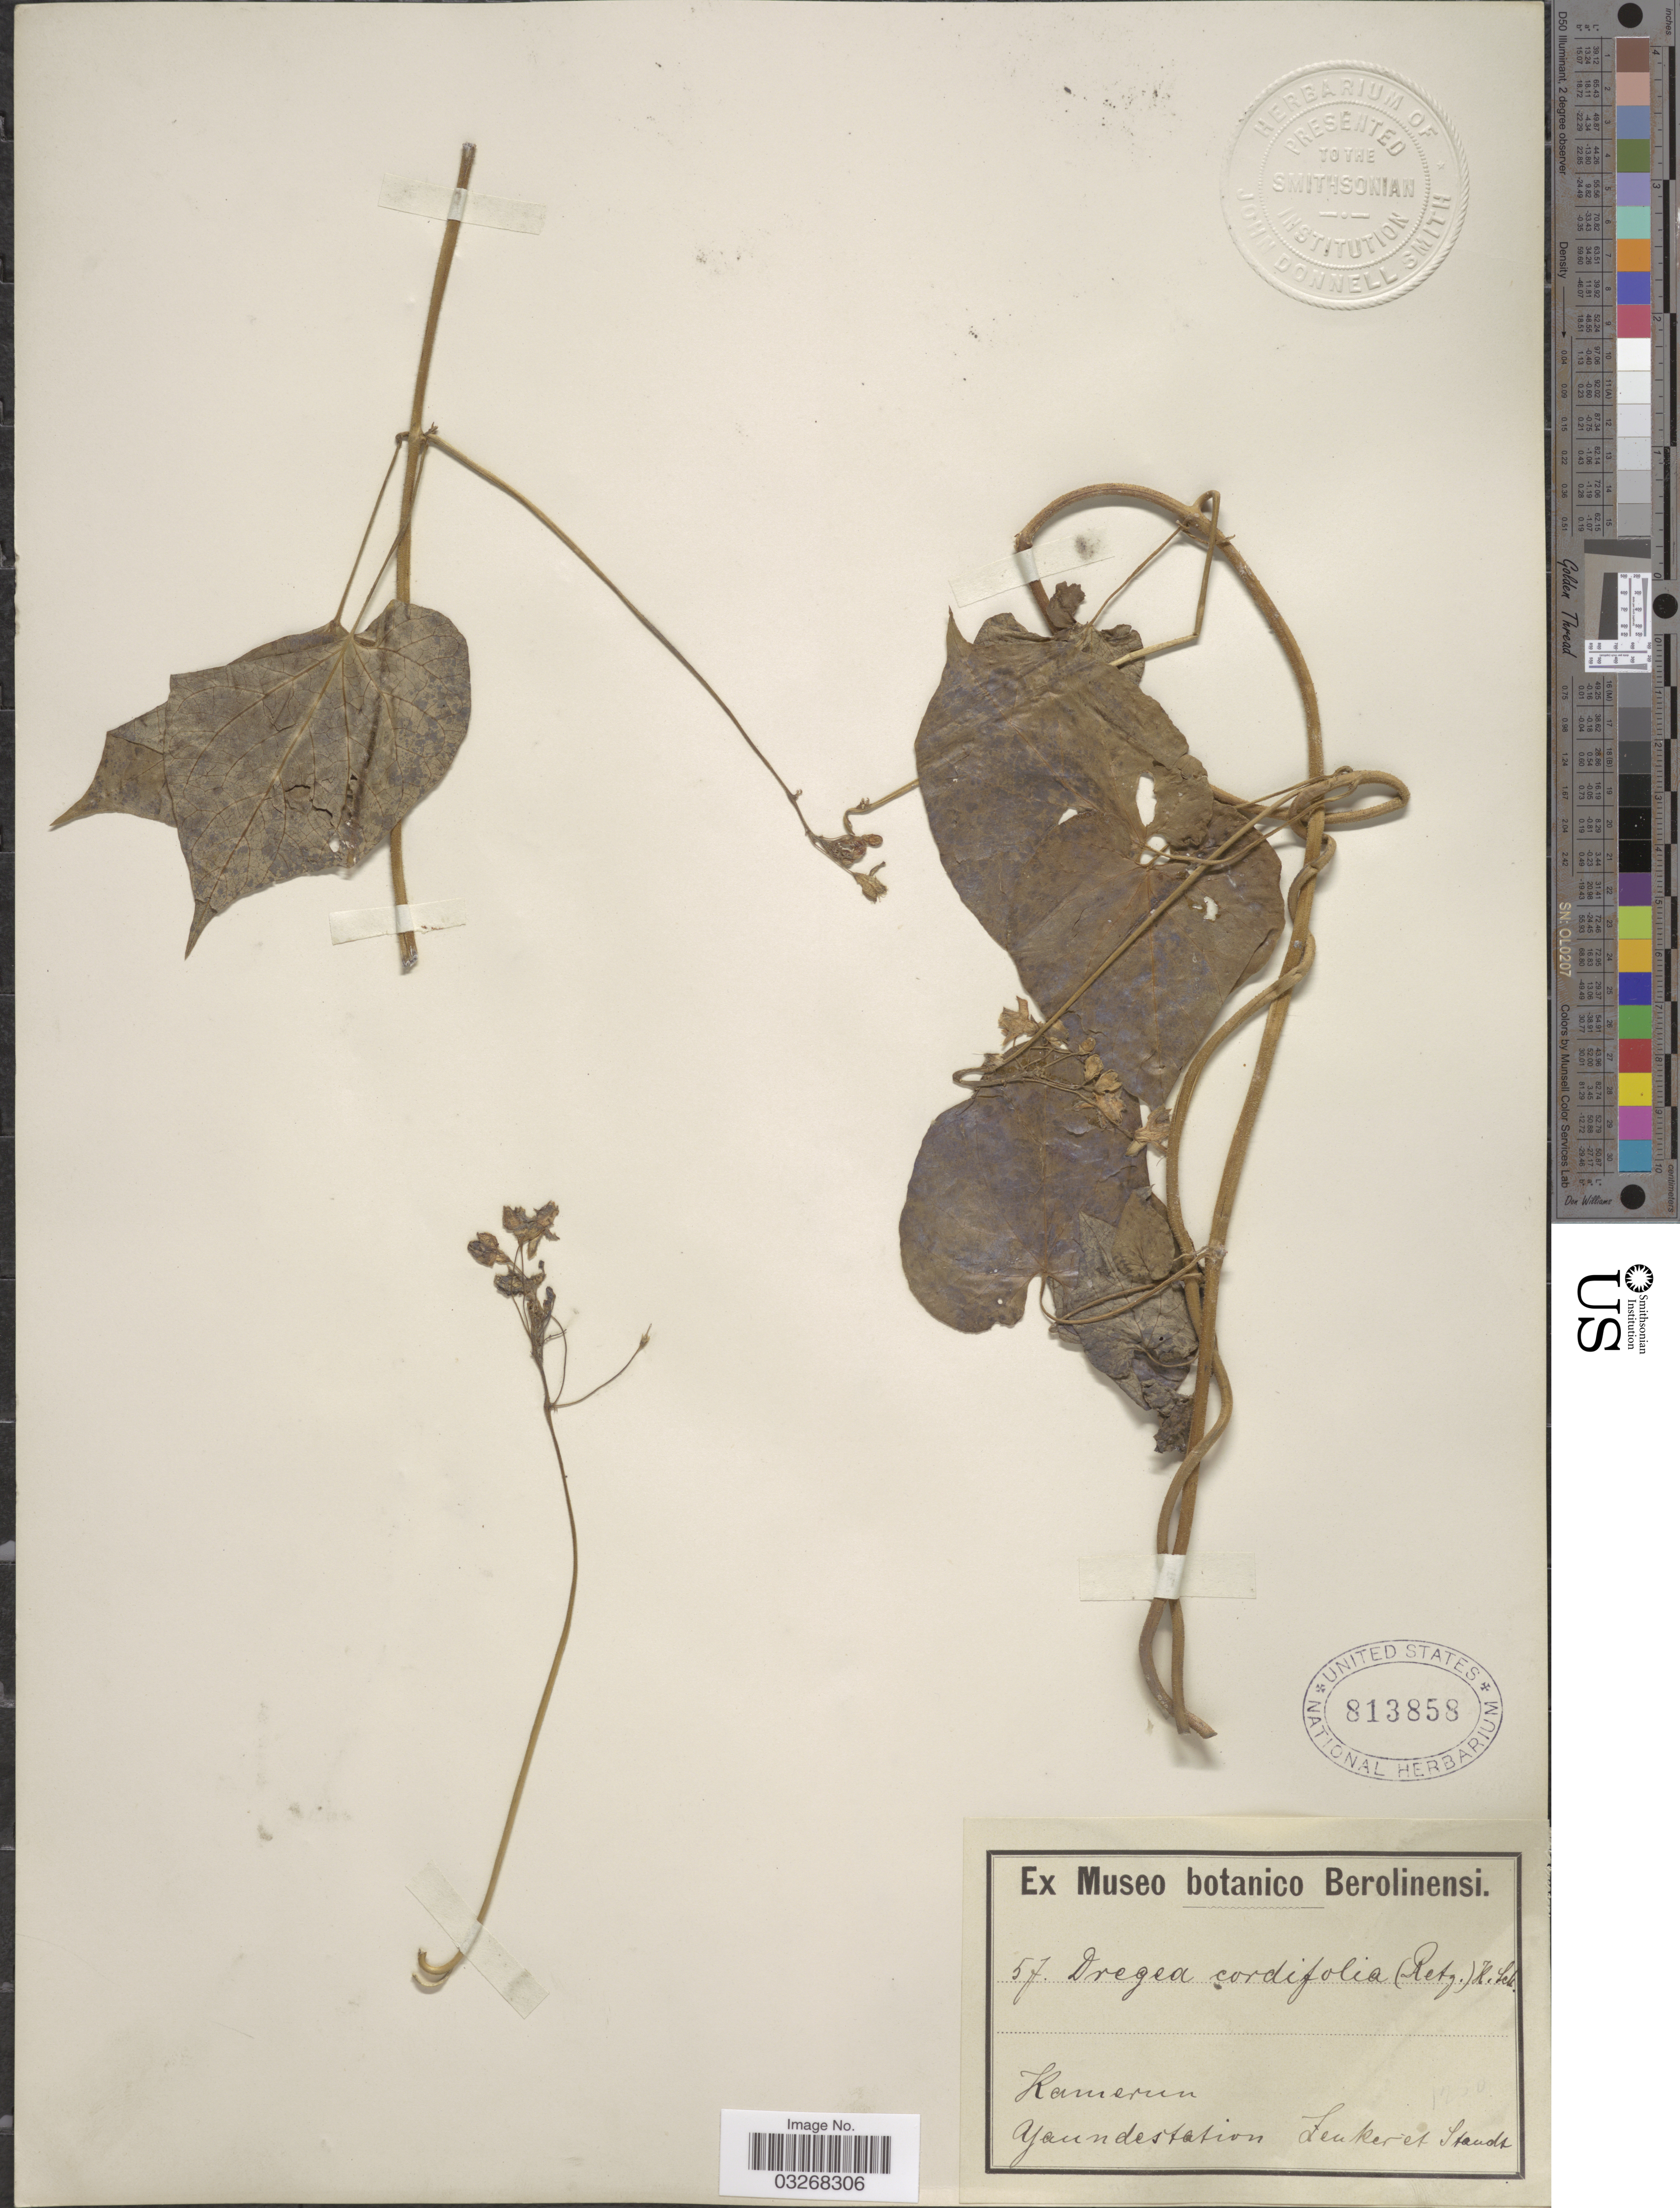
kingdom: Plantae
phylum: Tracheophyta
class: Magnoliopsida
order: Gentianales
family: Apocynaceae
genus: Pergularia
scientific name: Pergularia daemia subsp. daemia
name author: (Forssk.) Chiov.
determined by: Strong, Mark T., (BOT), Smithsonian Institution - National Museum of Natural History (UNITED STATES)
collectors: Zenker, -- & -. Staudt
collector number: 57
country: Cameroon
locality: Yaundestation.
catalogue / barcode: US 813858